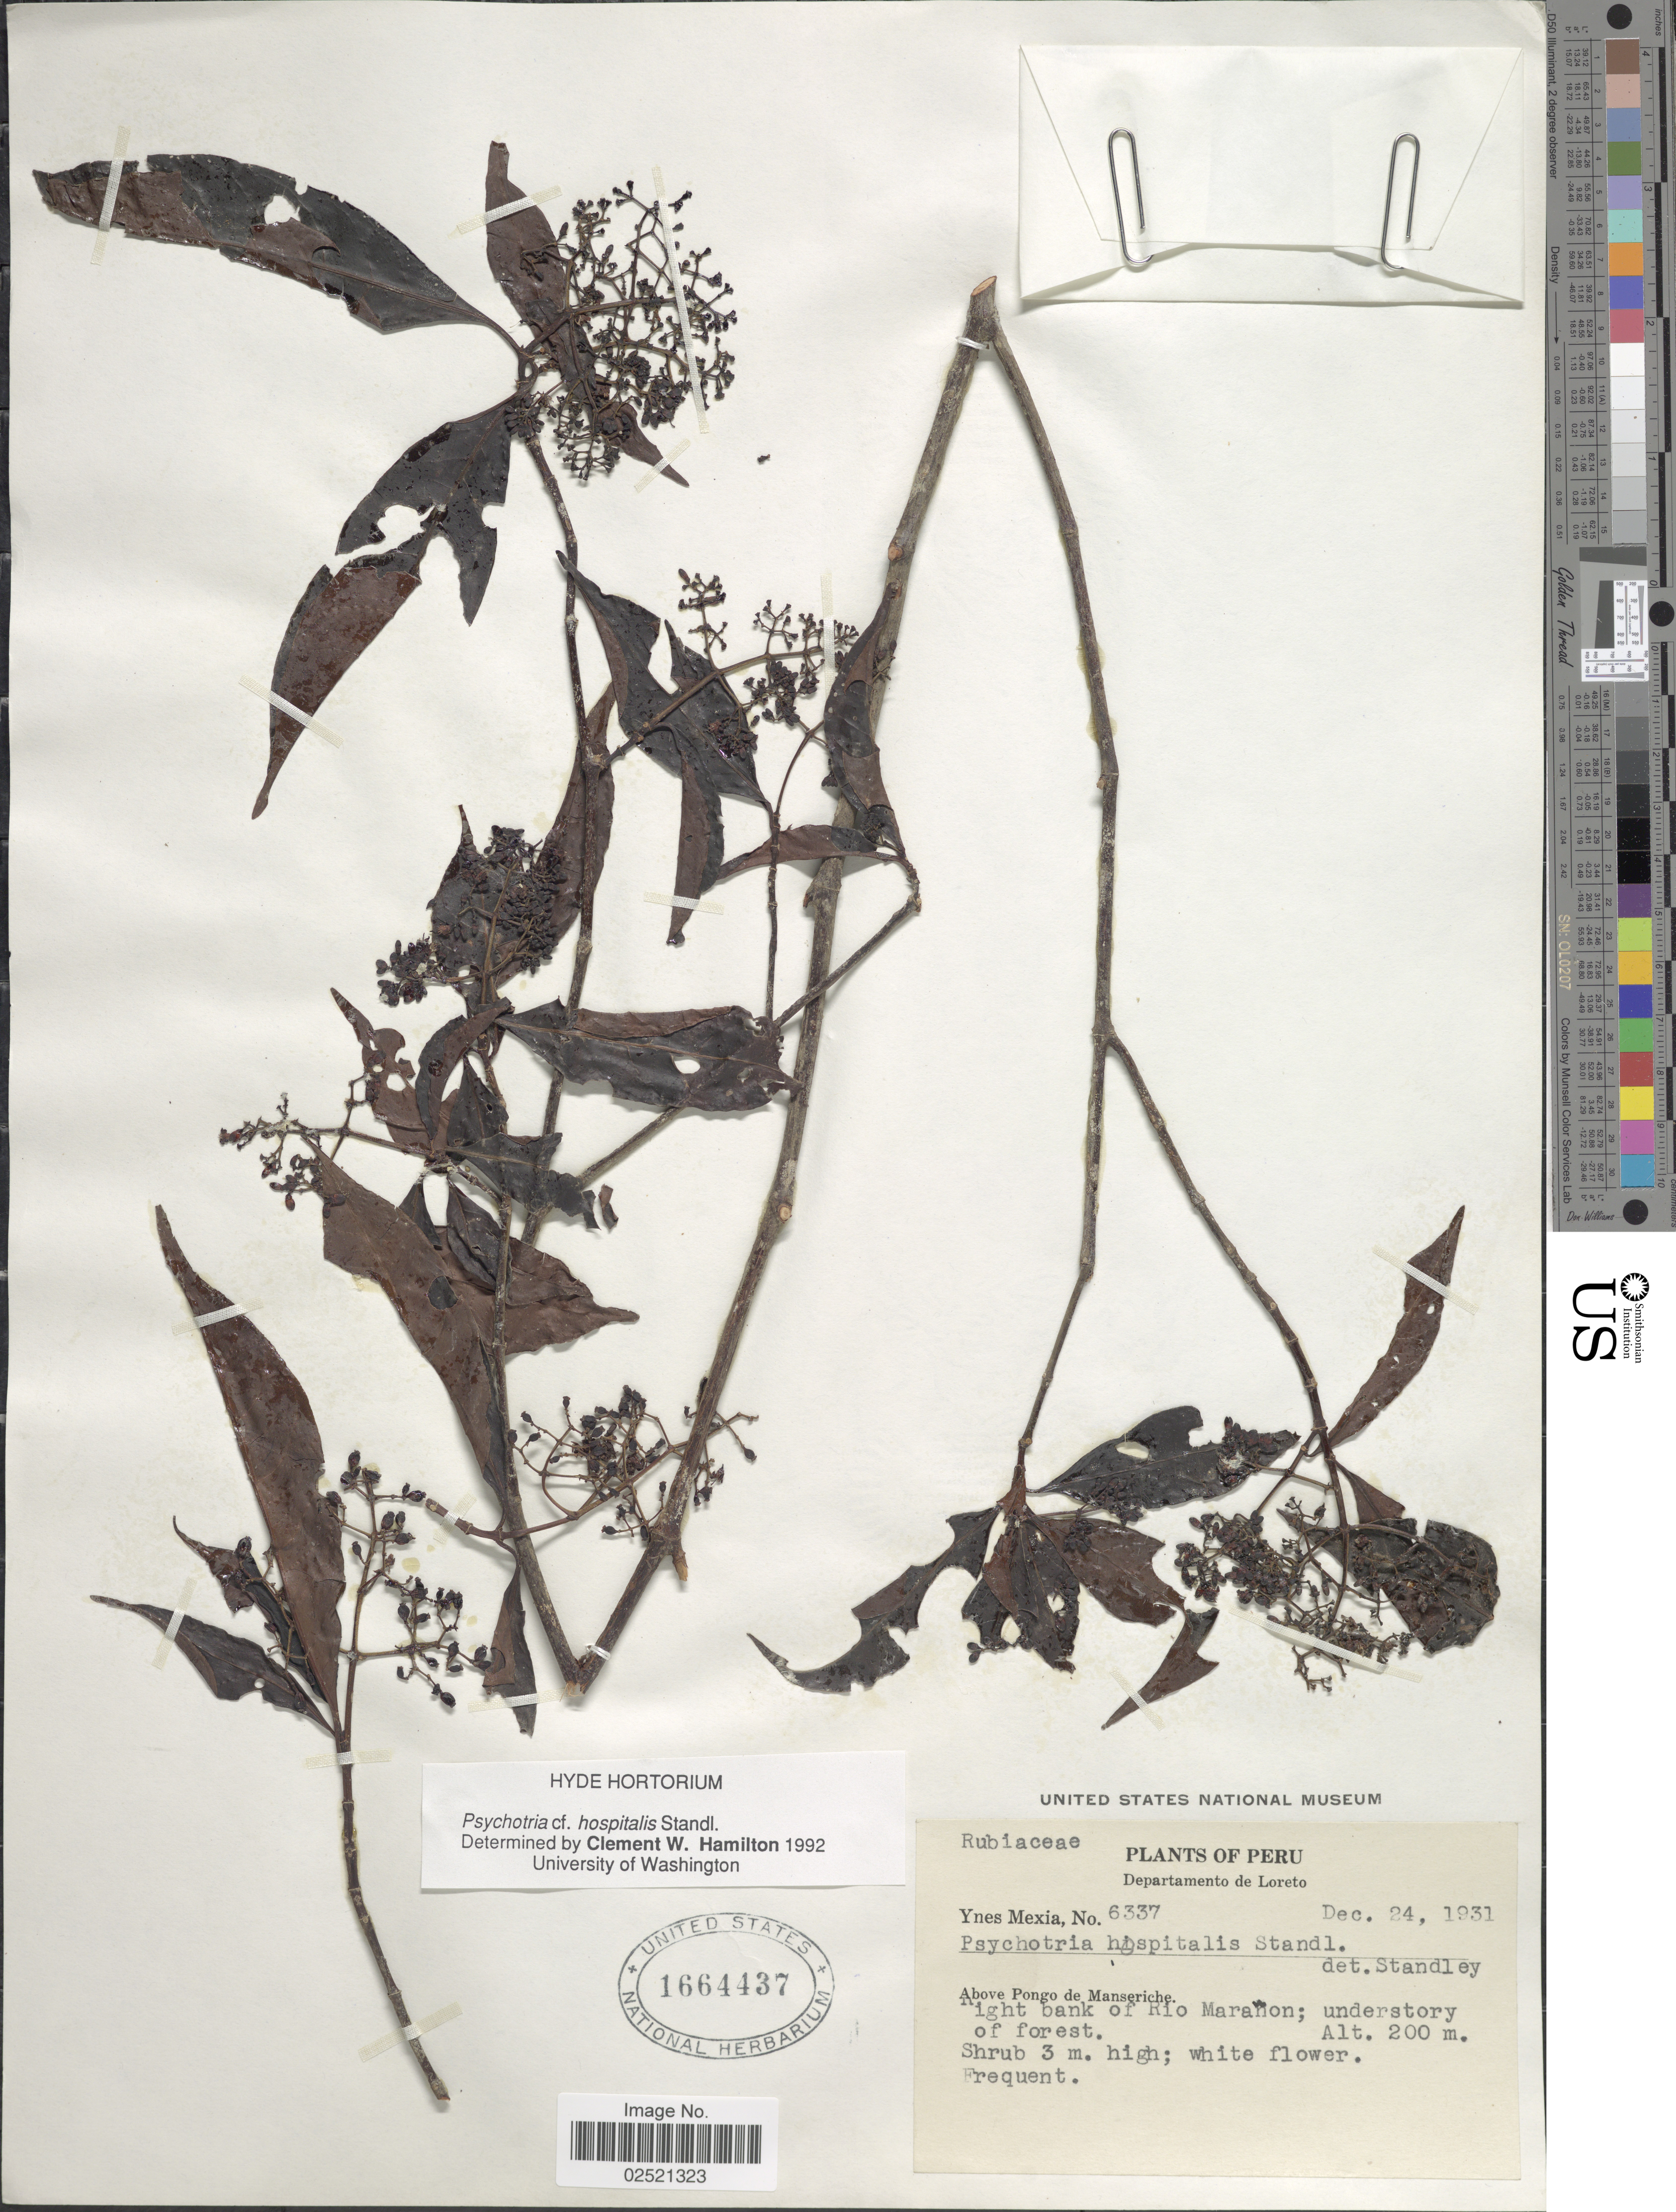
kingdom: Plantae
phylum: Tracheophyta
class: Magnoliopsida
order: Gentianales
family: Rubiaceae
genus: Psychotria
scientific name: Psychotria hospitalis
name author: Standl.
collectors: Y. Mexia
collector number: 6337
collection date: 1931-12-24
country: Peru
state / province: Loreto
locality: Above Pongo de Manseriche, right bank of Rio Maranon; understory of forest.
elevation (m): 200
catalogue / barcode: US 1664437